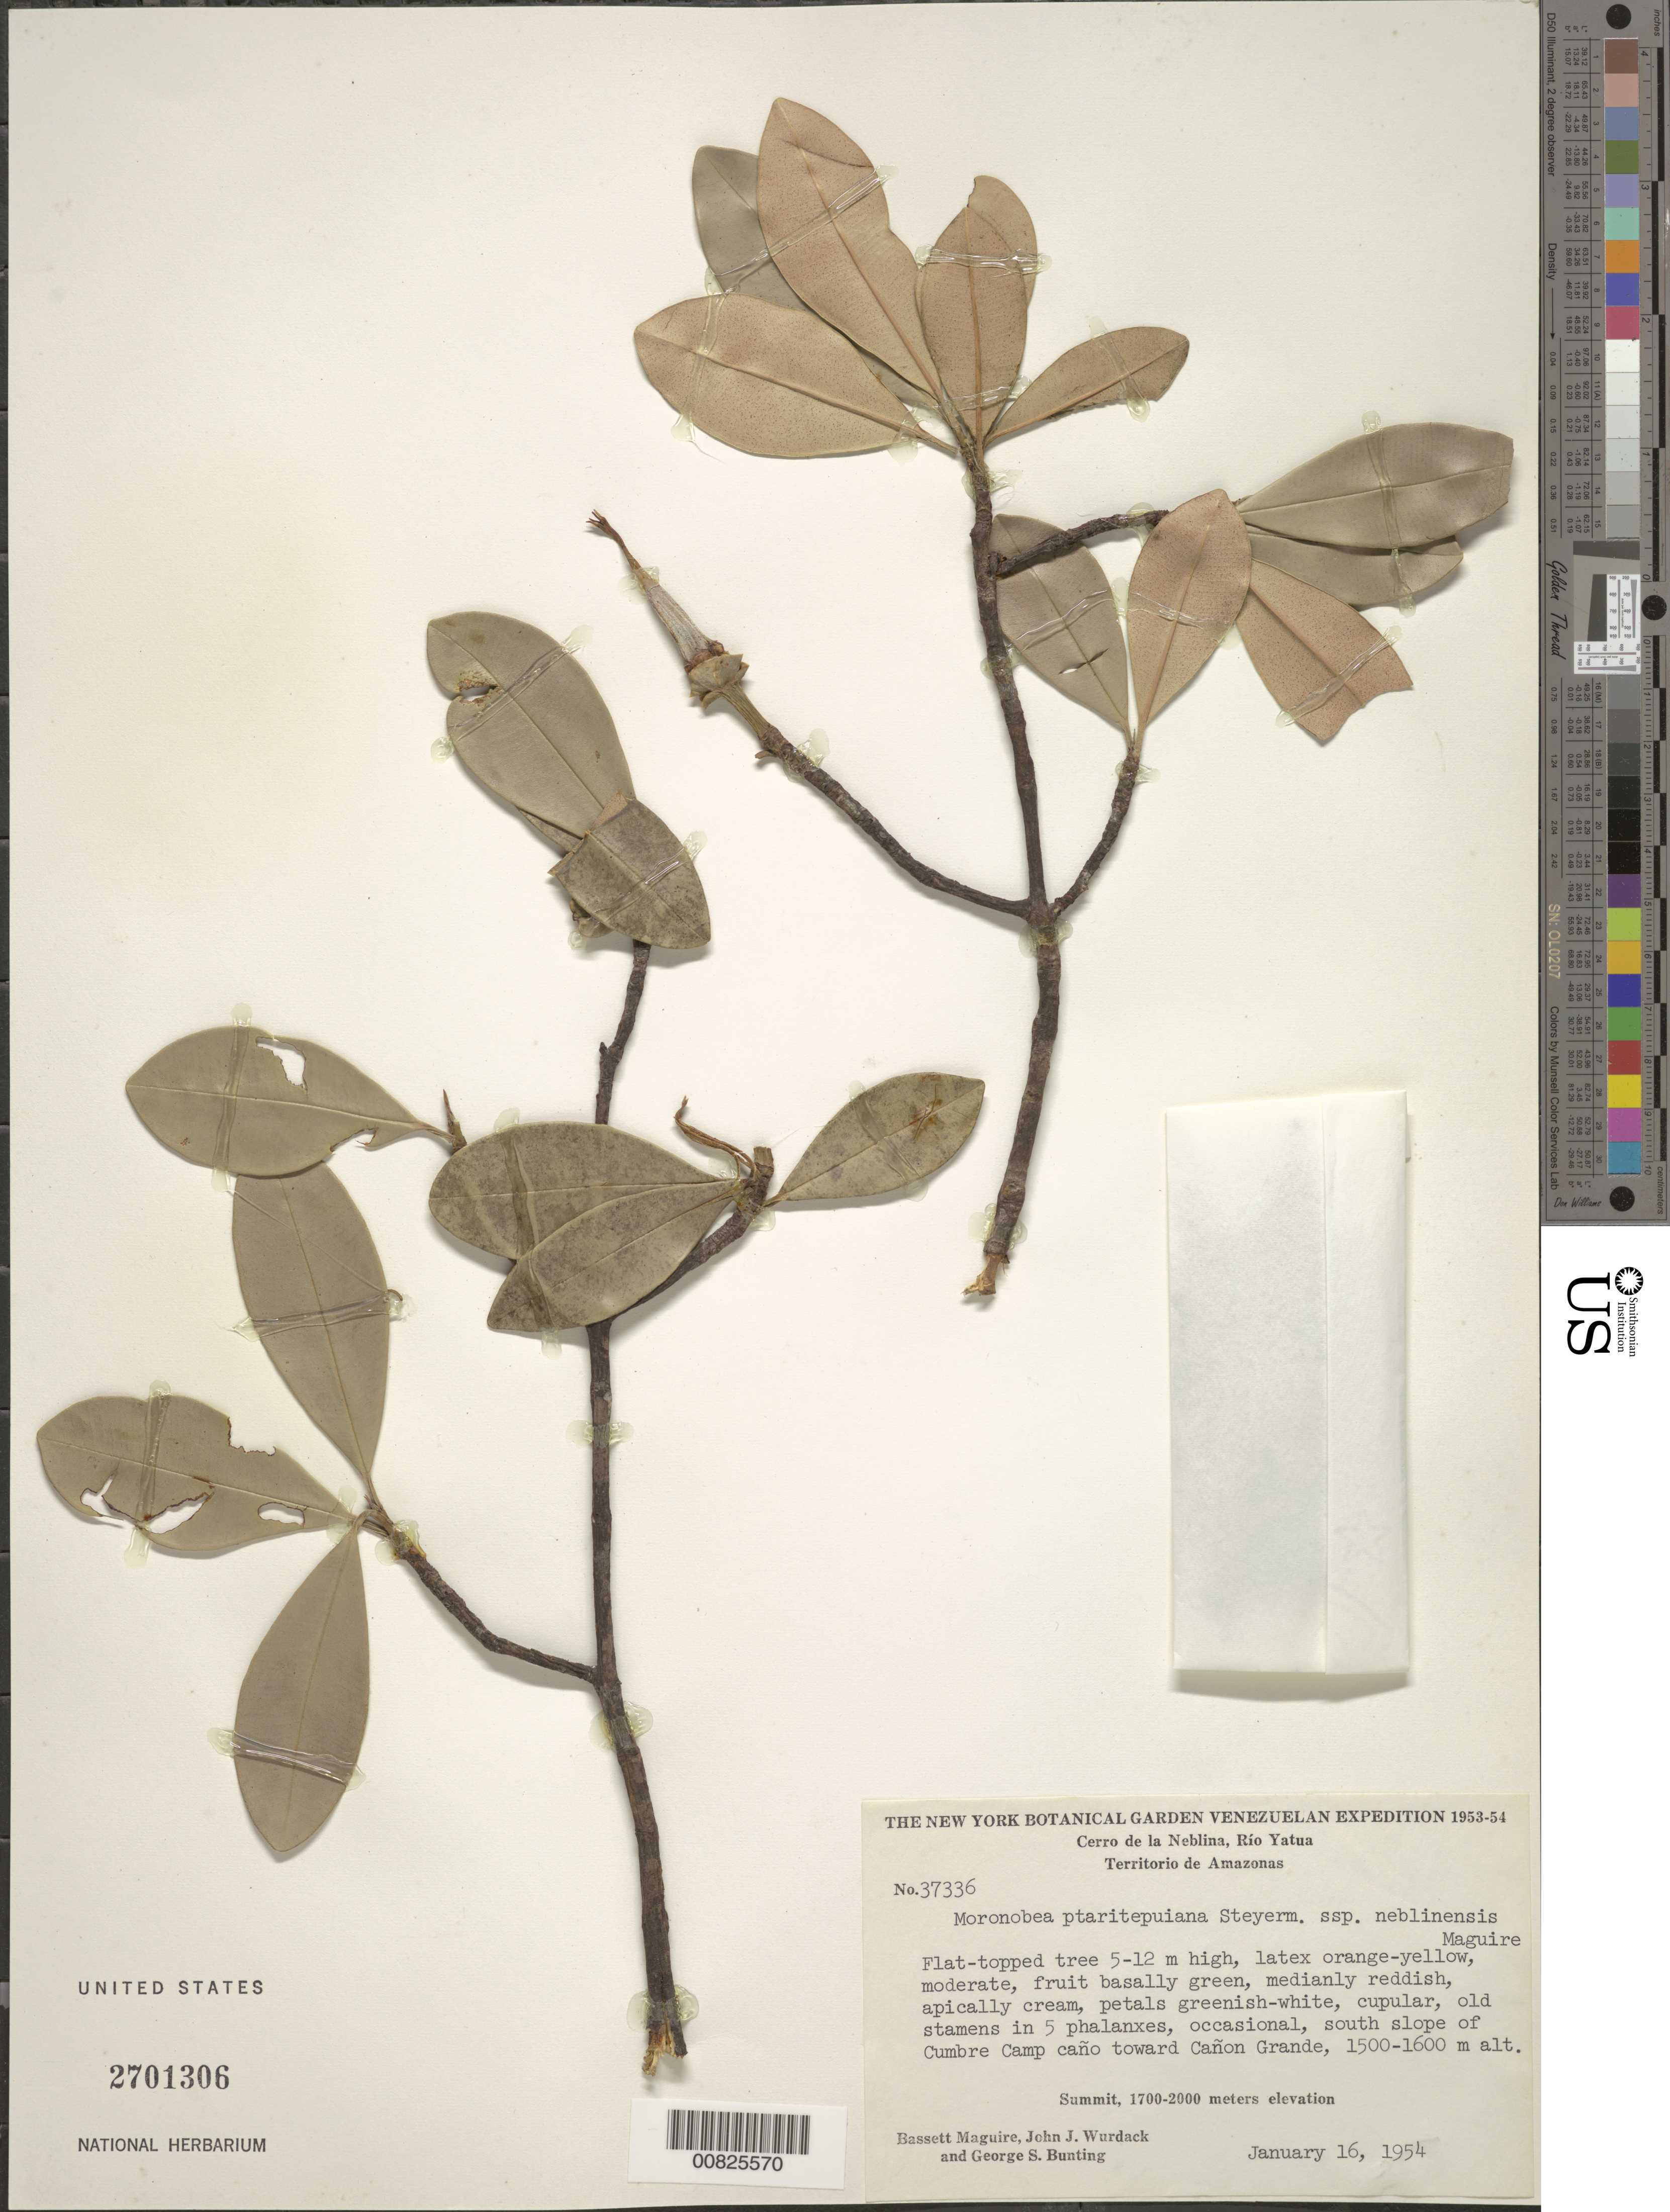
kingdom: Plantae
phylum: Tracheophyta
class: Magnoliopsida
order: Malpighiales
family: Clusiaceae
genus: Moronobea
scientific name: Moronobea ptaritepuiana subsp. neblinensis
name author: Maguire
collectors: B. Maguire, J. J. Wurdack & G. S. Bunting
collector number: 37336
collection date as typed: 16-Jan-54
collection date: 1954-01-16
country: Venezuela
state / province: Amazonas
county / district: Río Negro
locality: Cerro de la Neblina, Río Yatua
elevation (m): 1500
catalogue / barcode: US 2701306